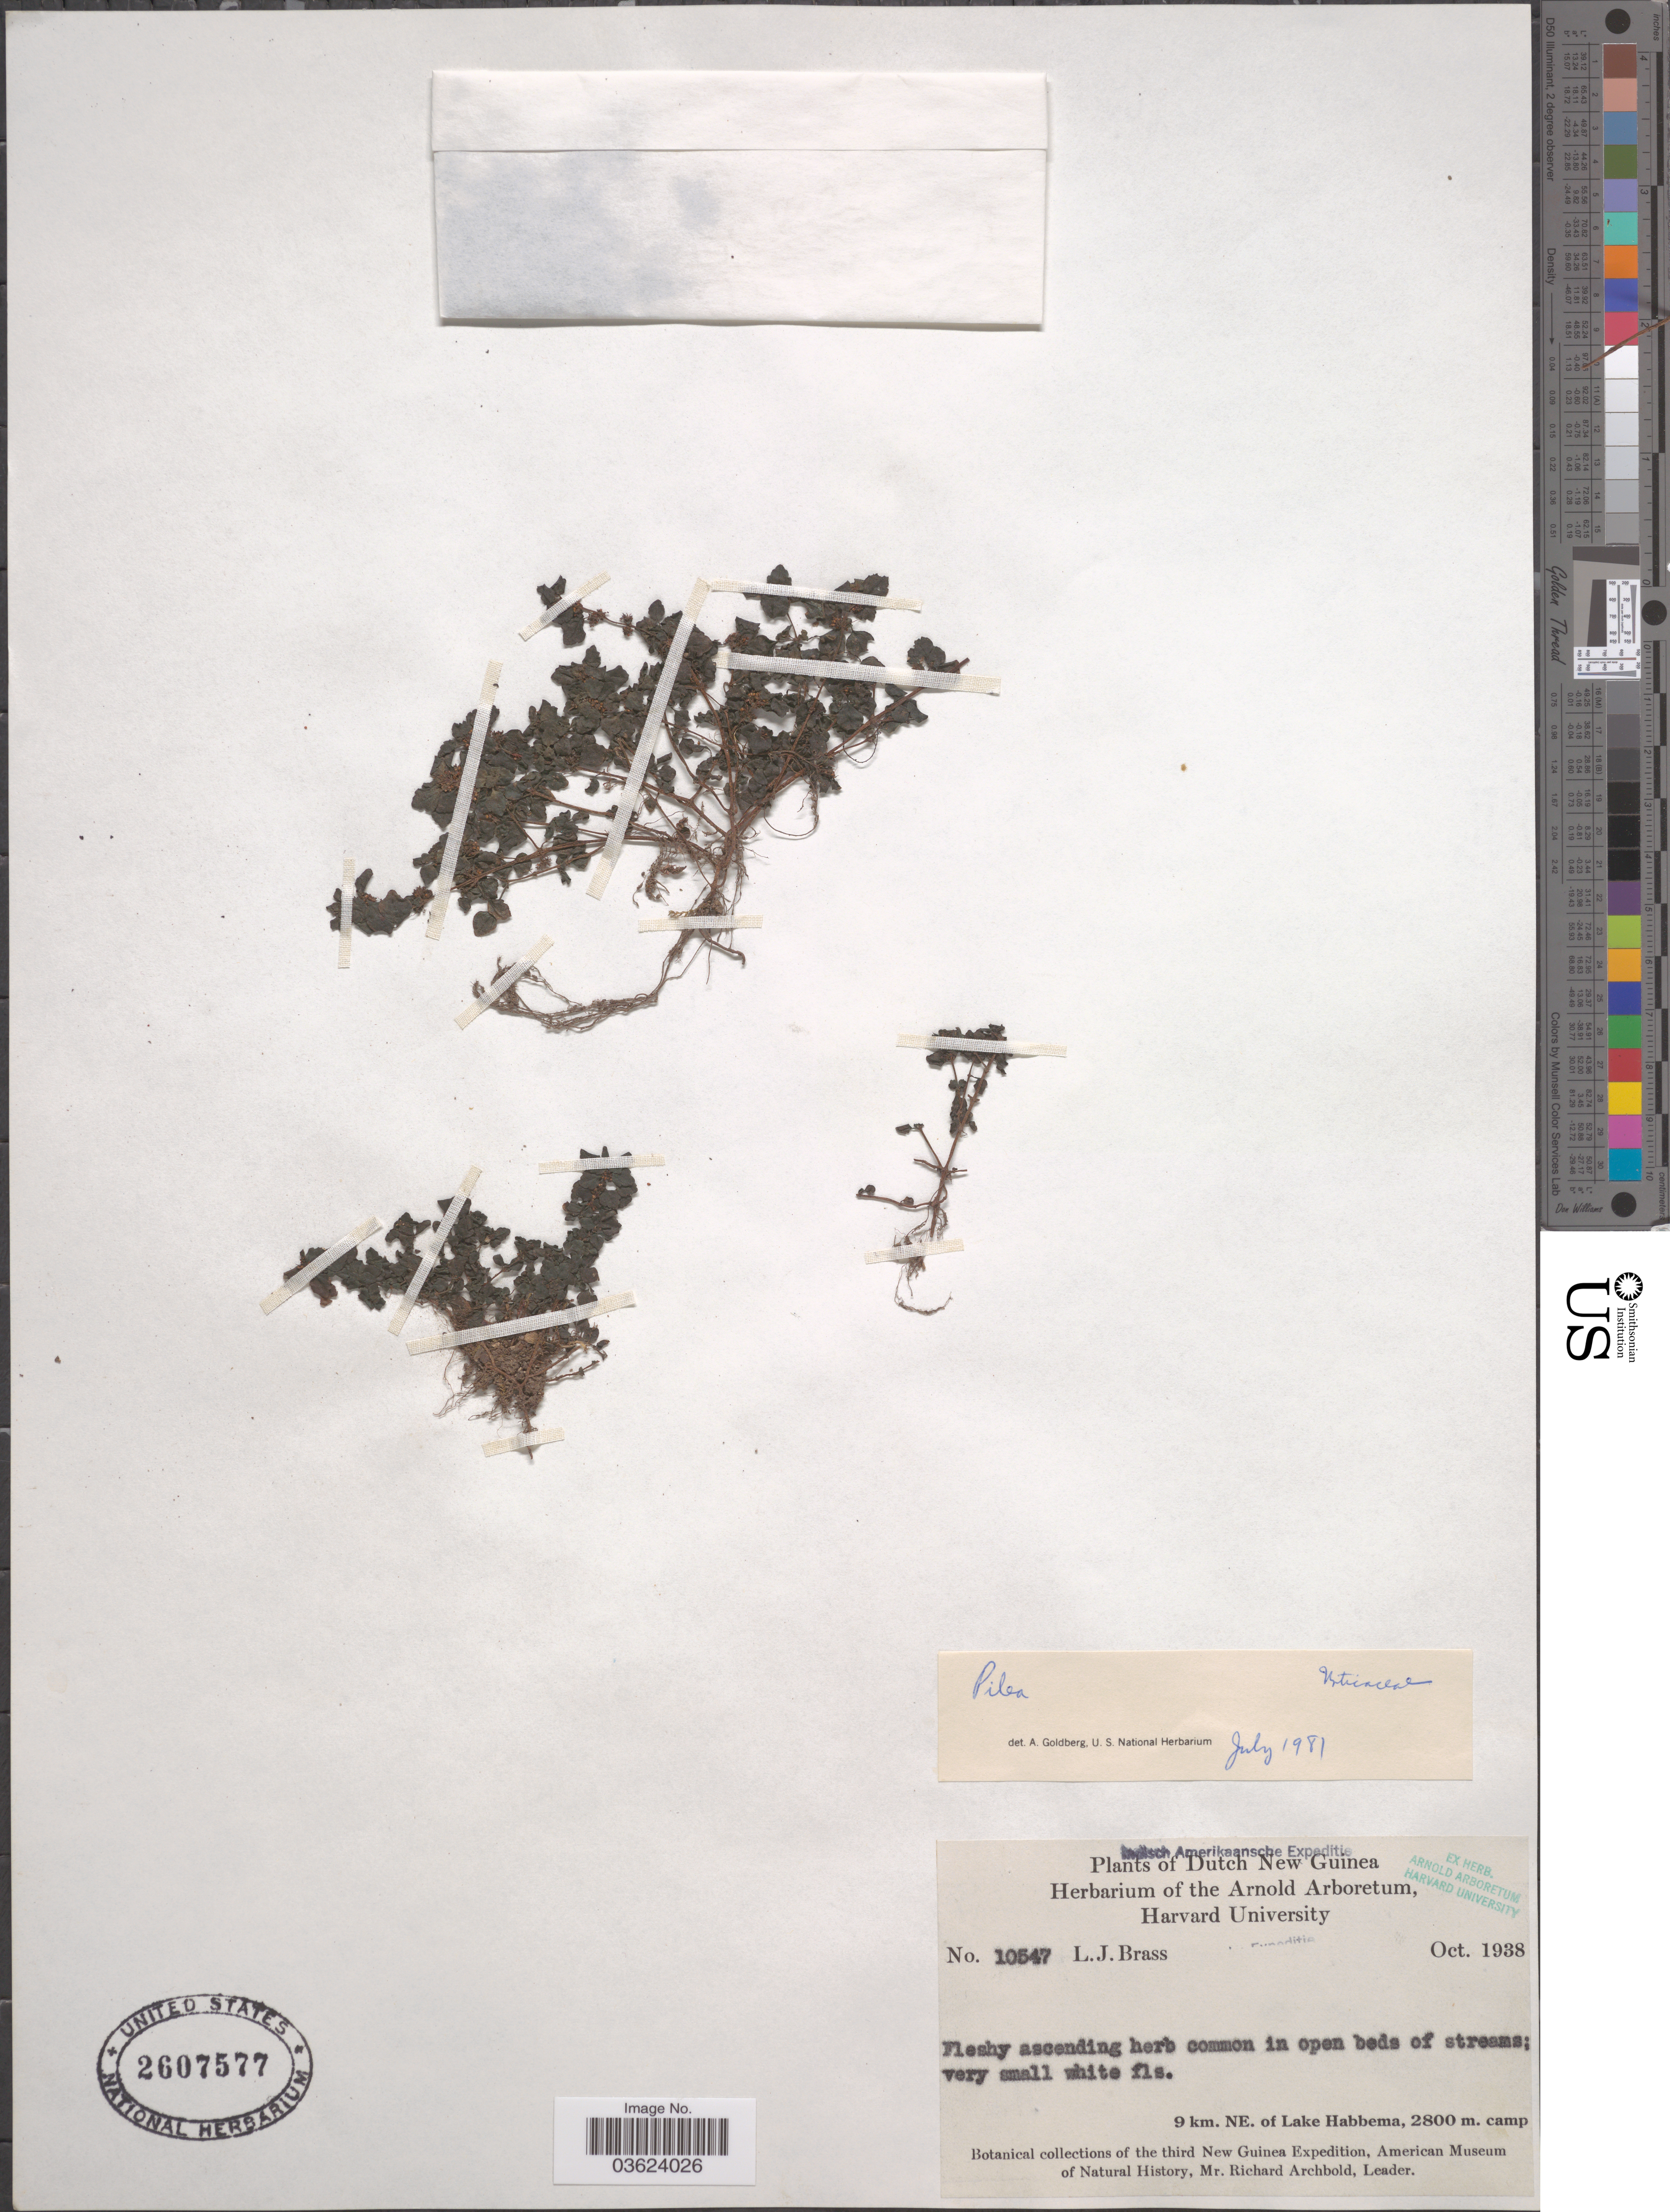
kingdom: Plantae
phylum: Tracheophyta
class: Magnoliopsida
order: Rosales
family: Urticaceae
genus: Pilea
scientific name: Pilea sp.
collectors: L. J. Brass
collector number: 10547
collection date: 1938-10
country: Indonesia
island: New Guinea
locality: Dutch New Guinea. 9 km. NE. of Lake Habbema, camp.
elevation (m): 2800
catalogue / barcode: US 2607577